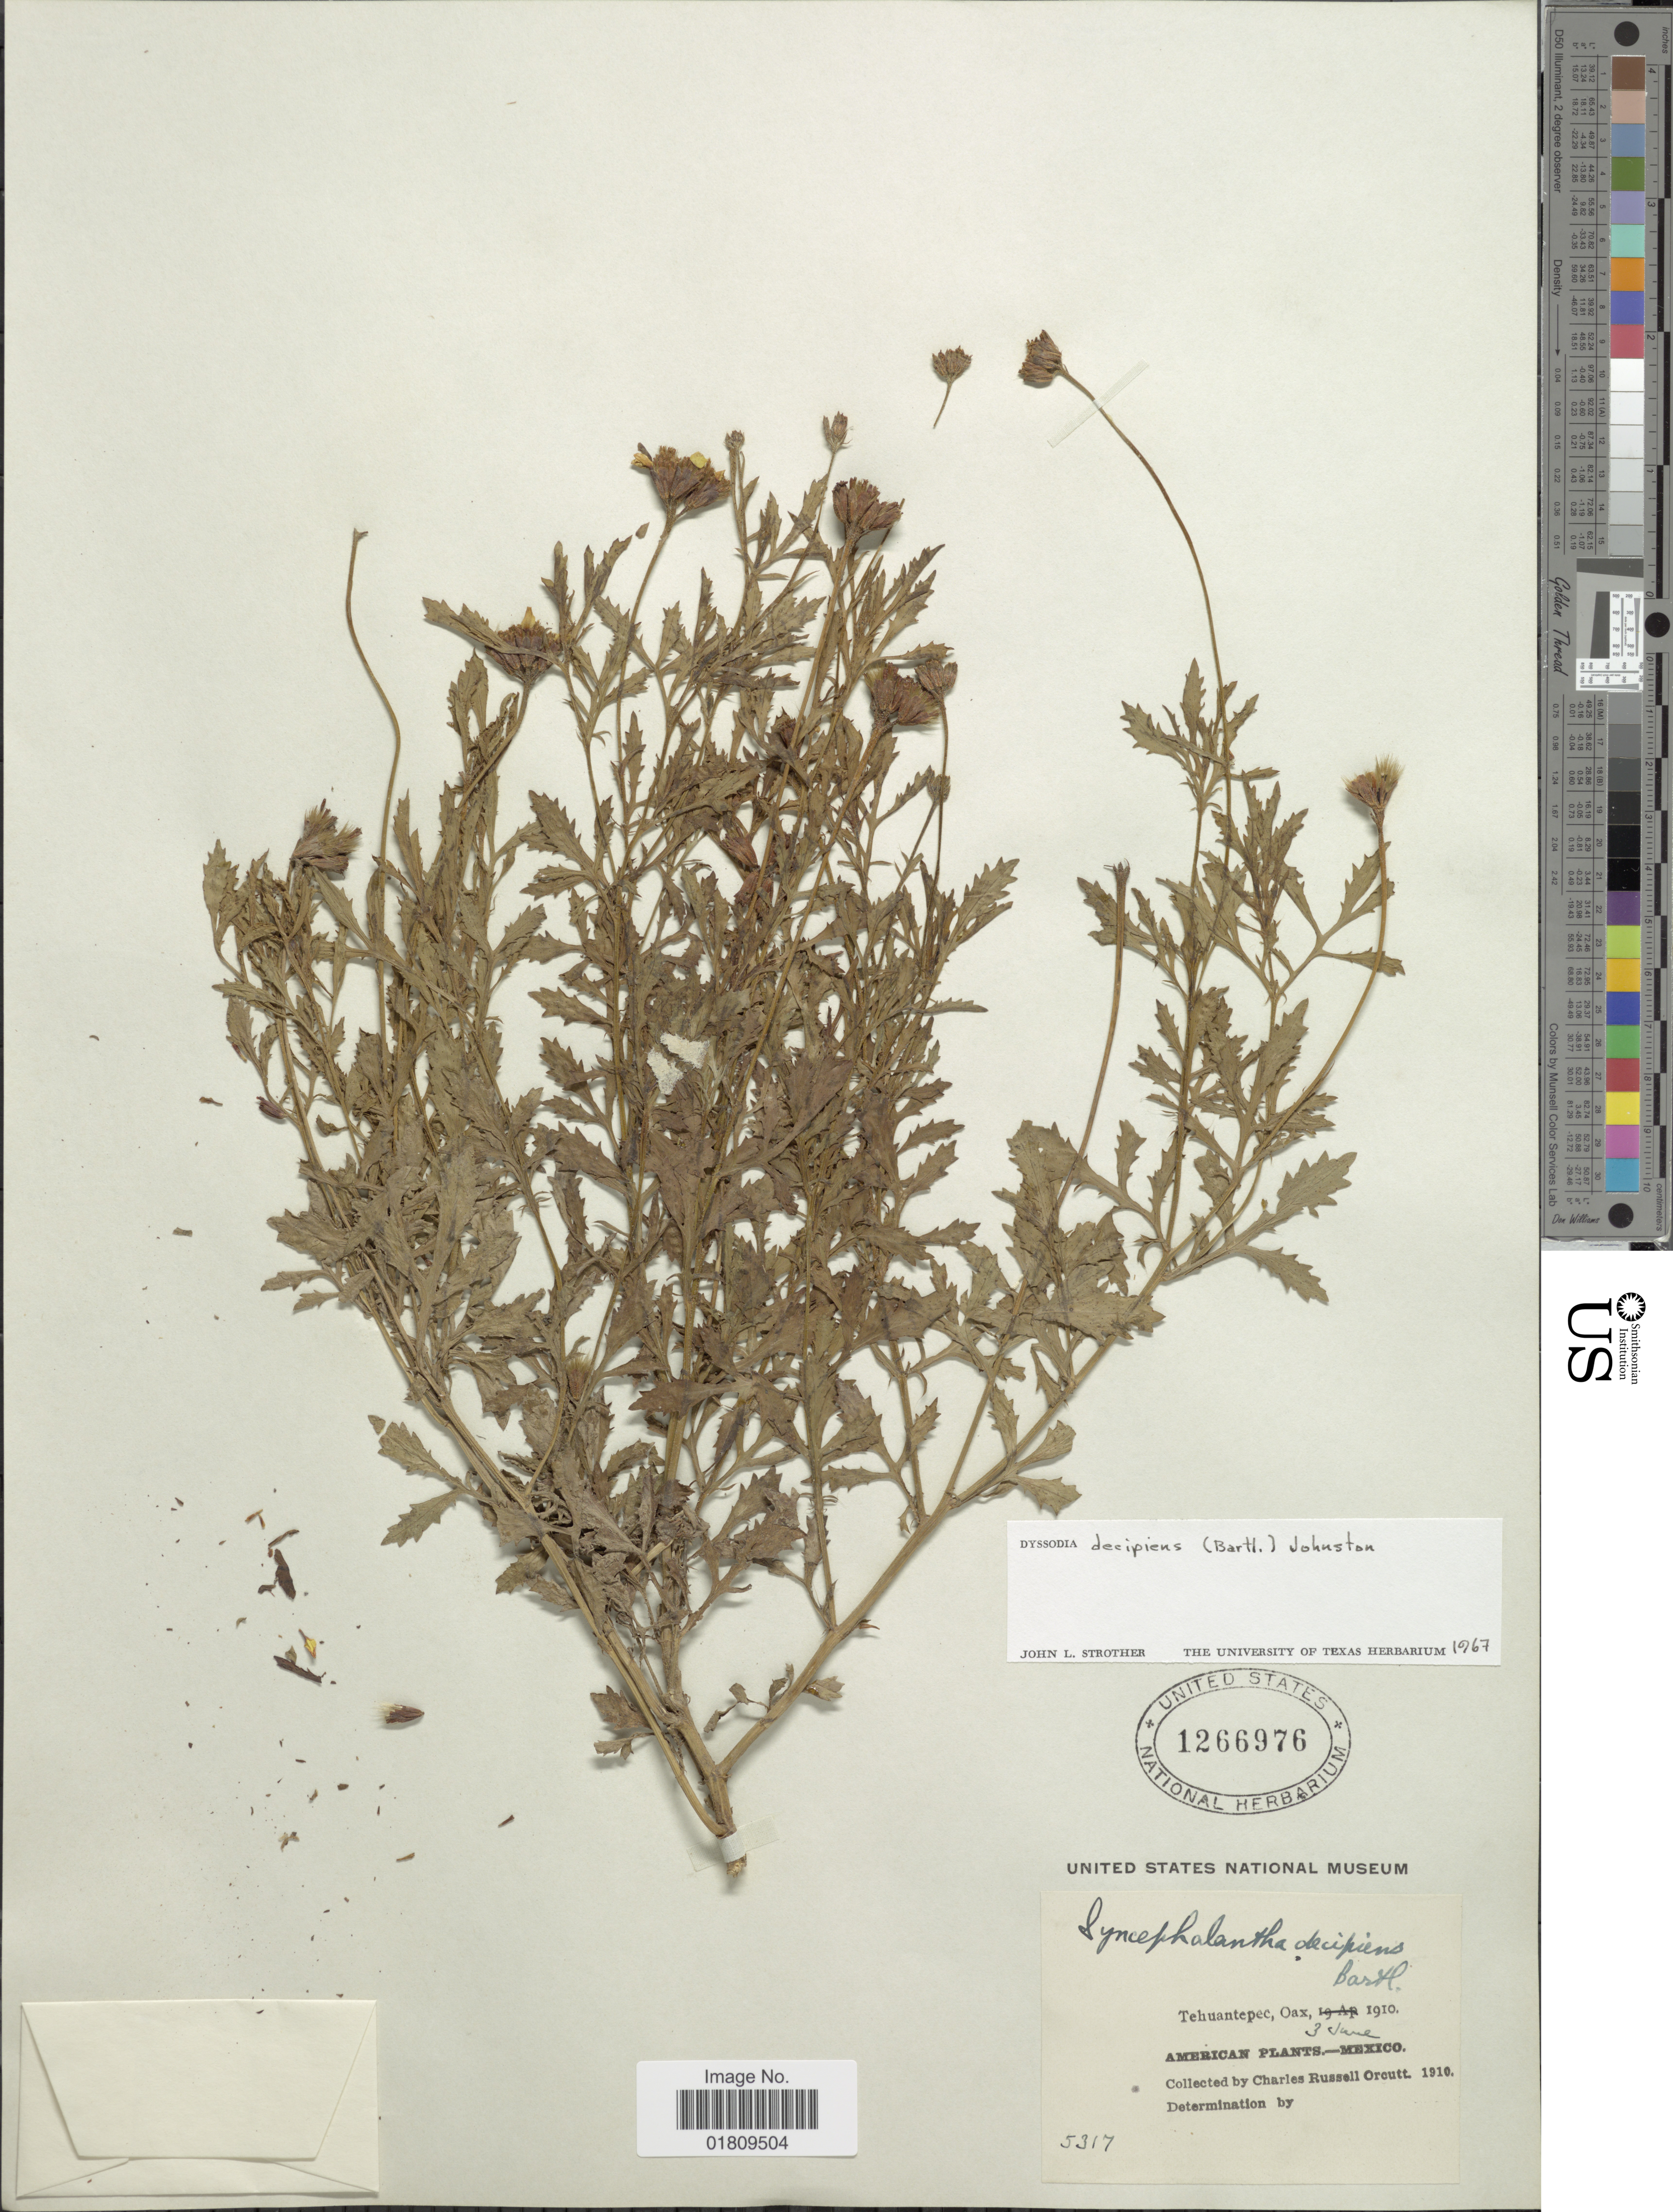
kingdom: Plantae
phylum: Tracheophyta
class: Magnoliopsida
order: Asterales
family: Asteraceae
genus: Dyssodia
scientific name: Dyssodia decipiens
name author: (Bartl.) M.C. Johnst. ex M.C. Johnst. & B.L. Turner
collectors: C. R. Orcutt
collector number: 5317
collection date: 1910-06-03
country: Mexico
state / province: Oaxaca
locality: Tehuantepec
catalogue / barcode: US 1266976